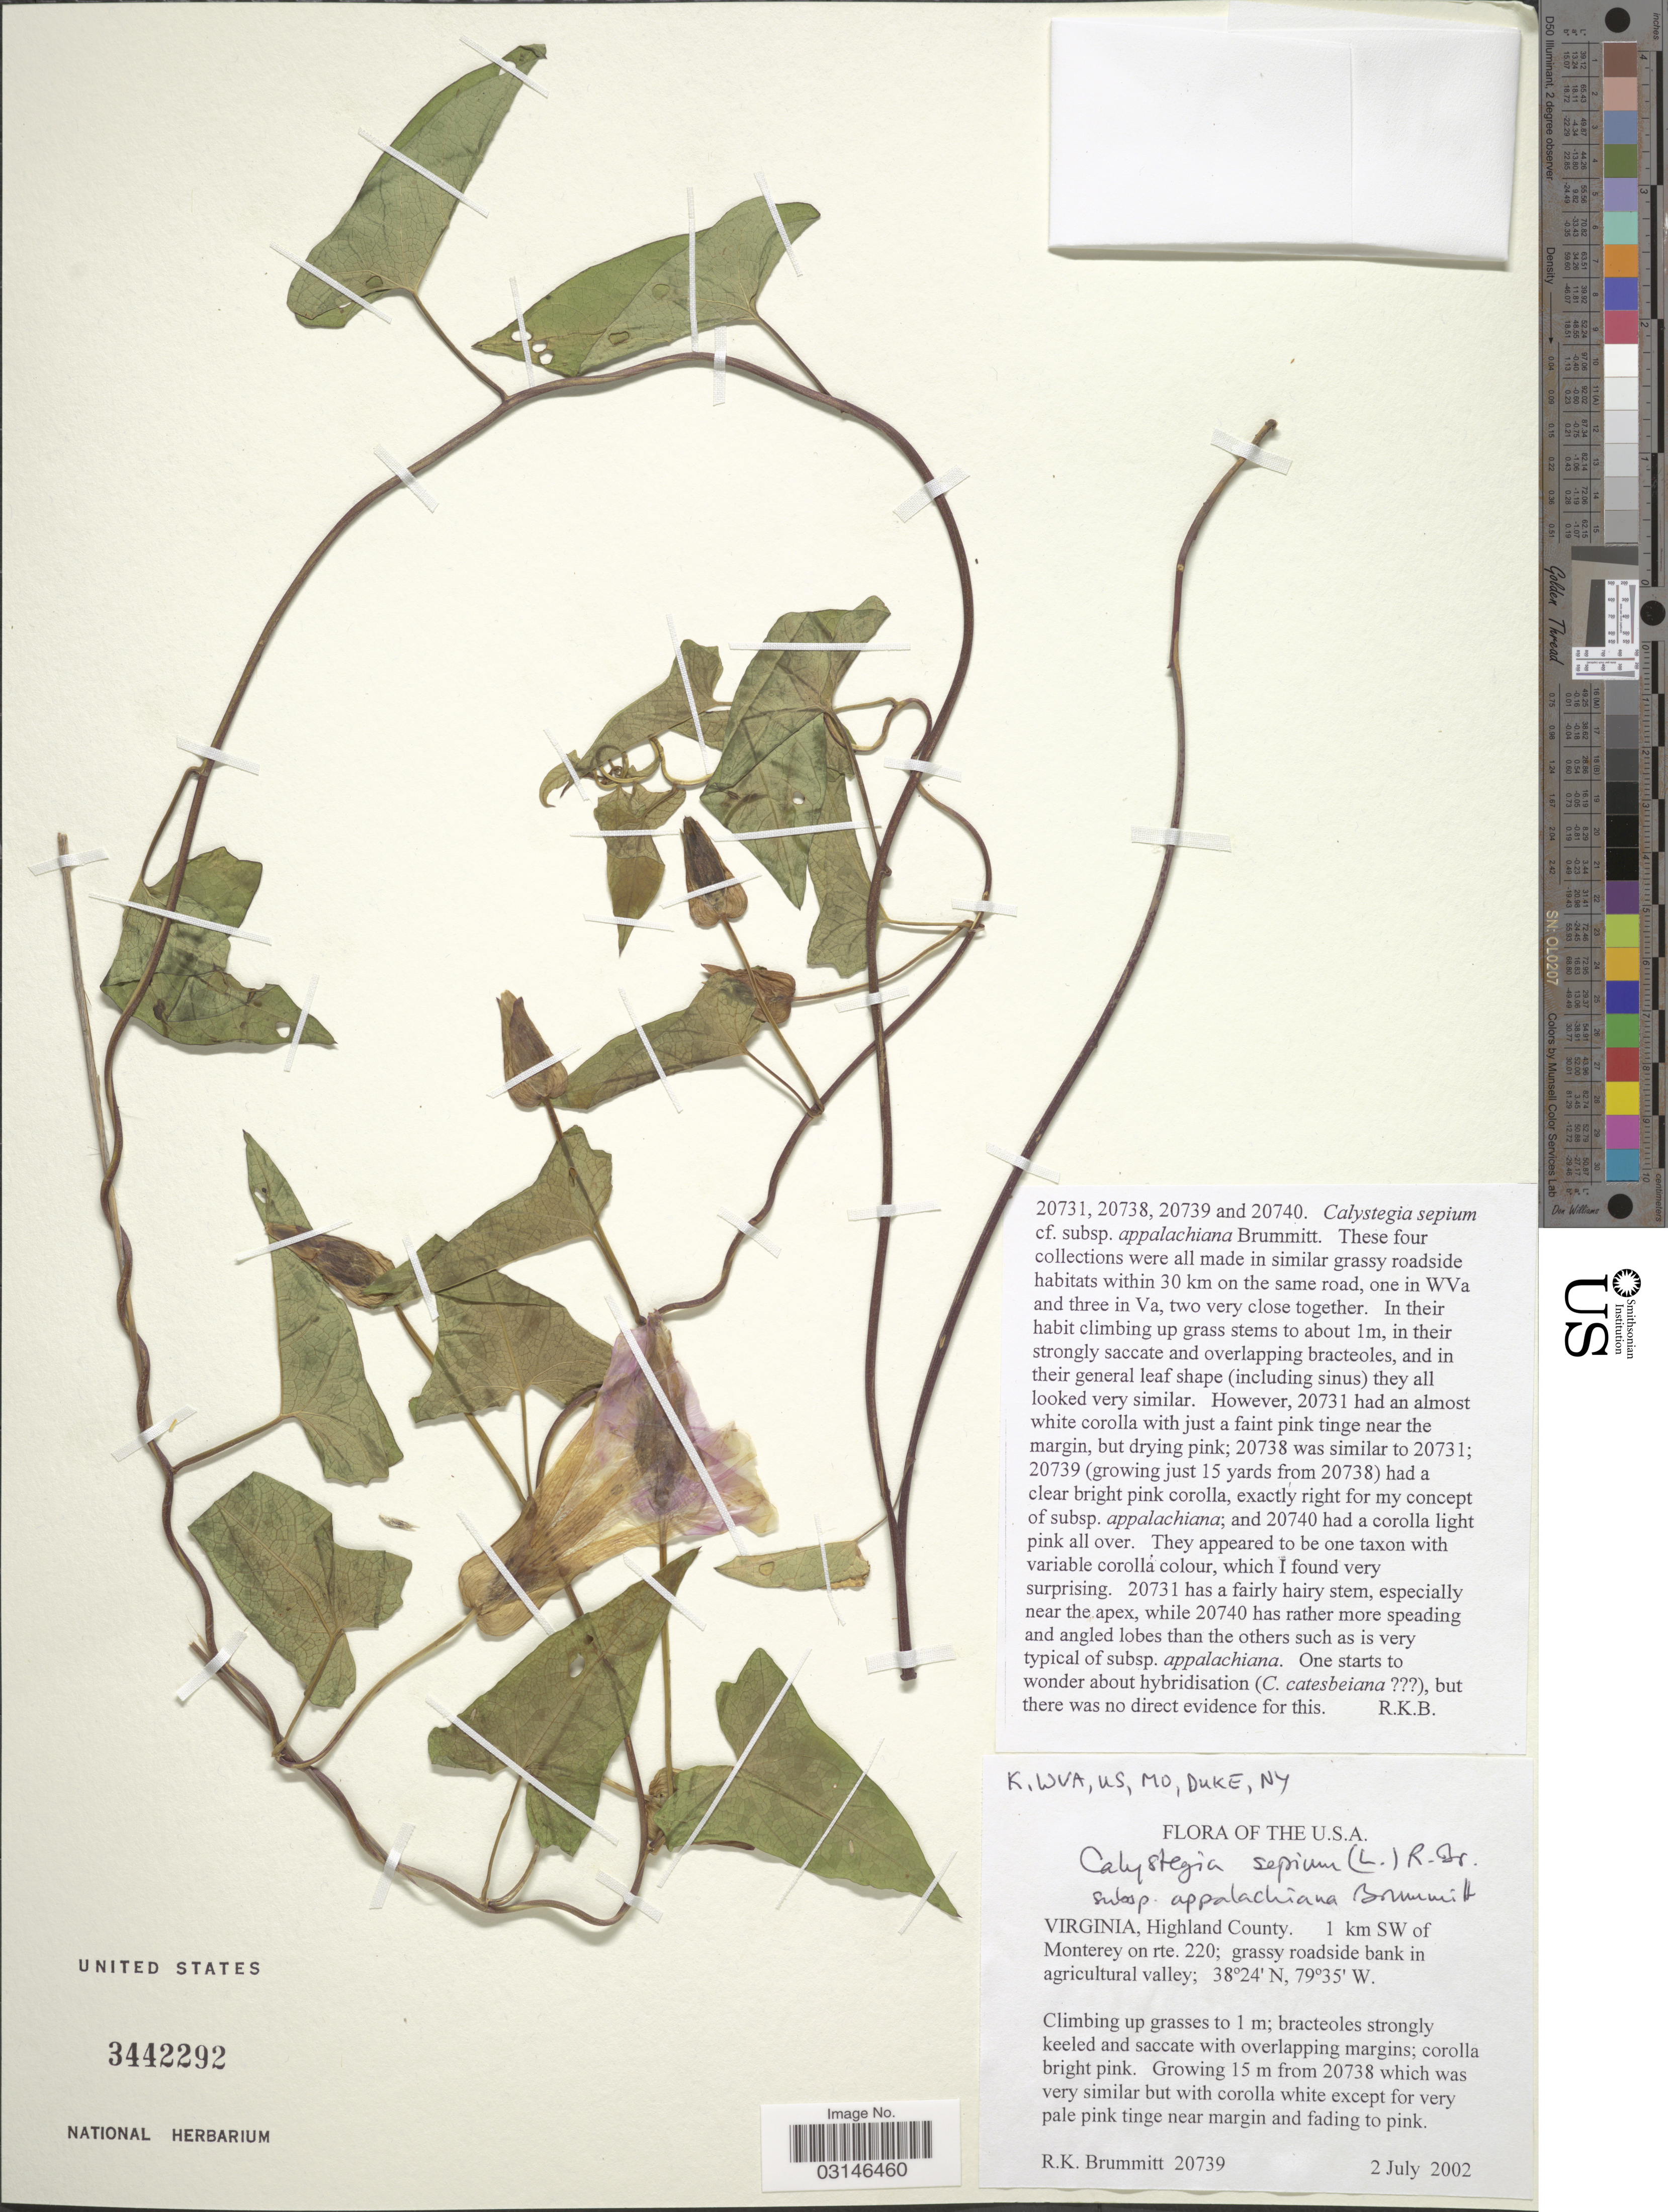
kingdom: Plantae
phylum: Tracheophyta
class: Magnoliopsida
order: Solanales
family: Convolvulaceae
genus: Calystegia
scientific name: Calystegia sepium subsp. appalachiana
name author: Brummitt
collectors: R. Brummitt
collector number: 20739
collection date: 2002-07-02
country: United States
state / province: Virginia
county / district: Highland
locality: Highland County, 1 km SW of Monterey on rte. 220; grassy roadside bank in agricultural valley.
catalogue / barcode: US 3442292